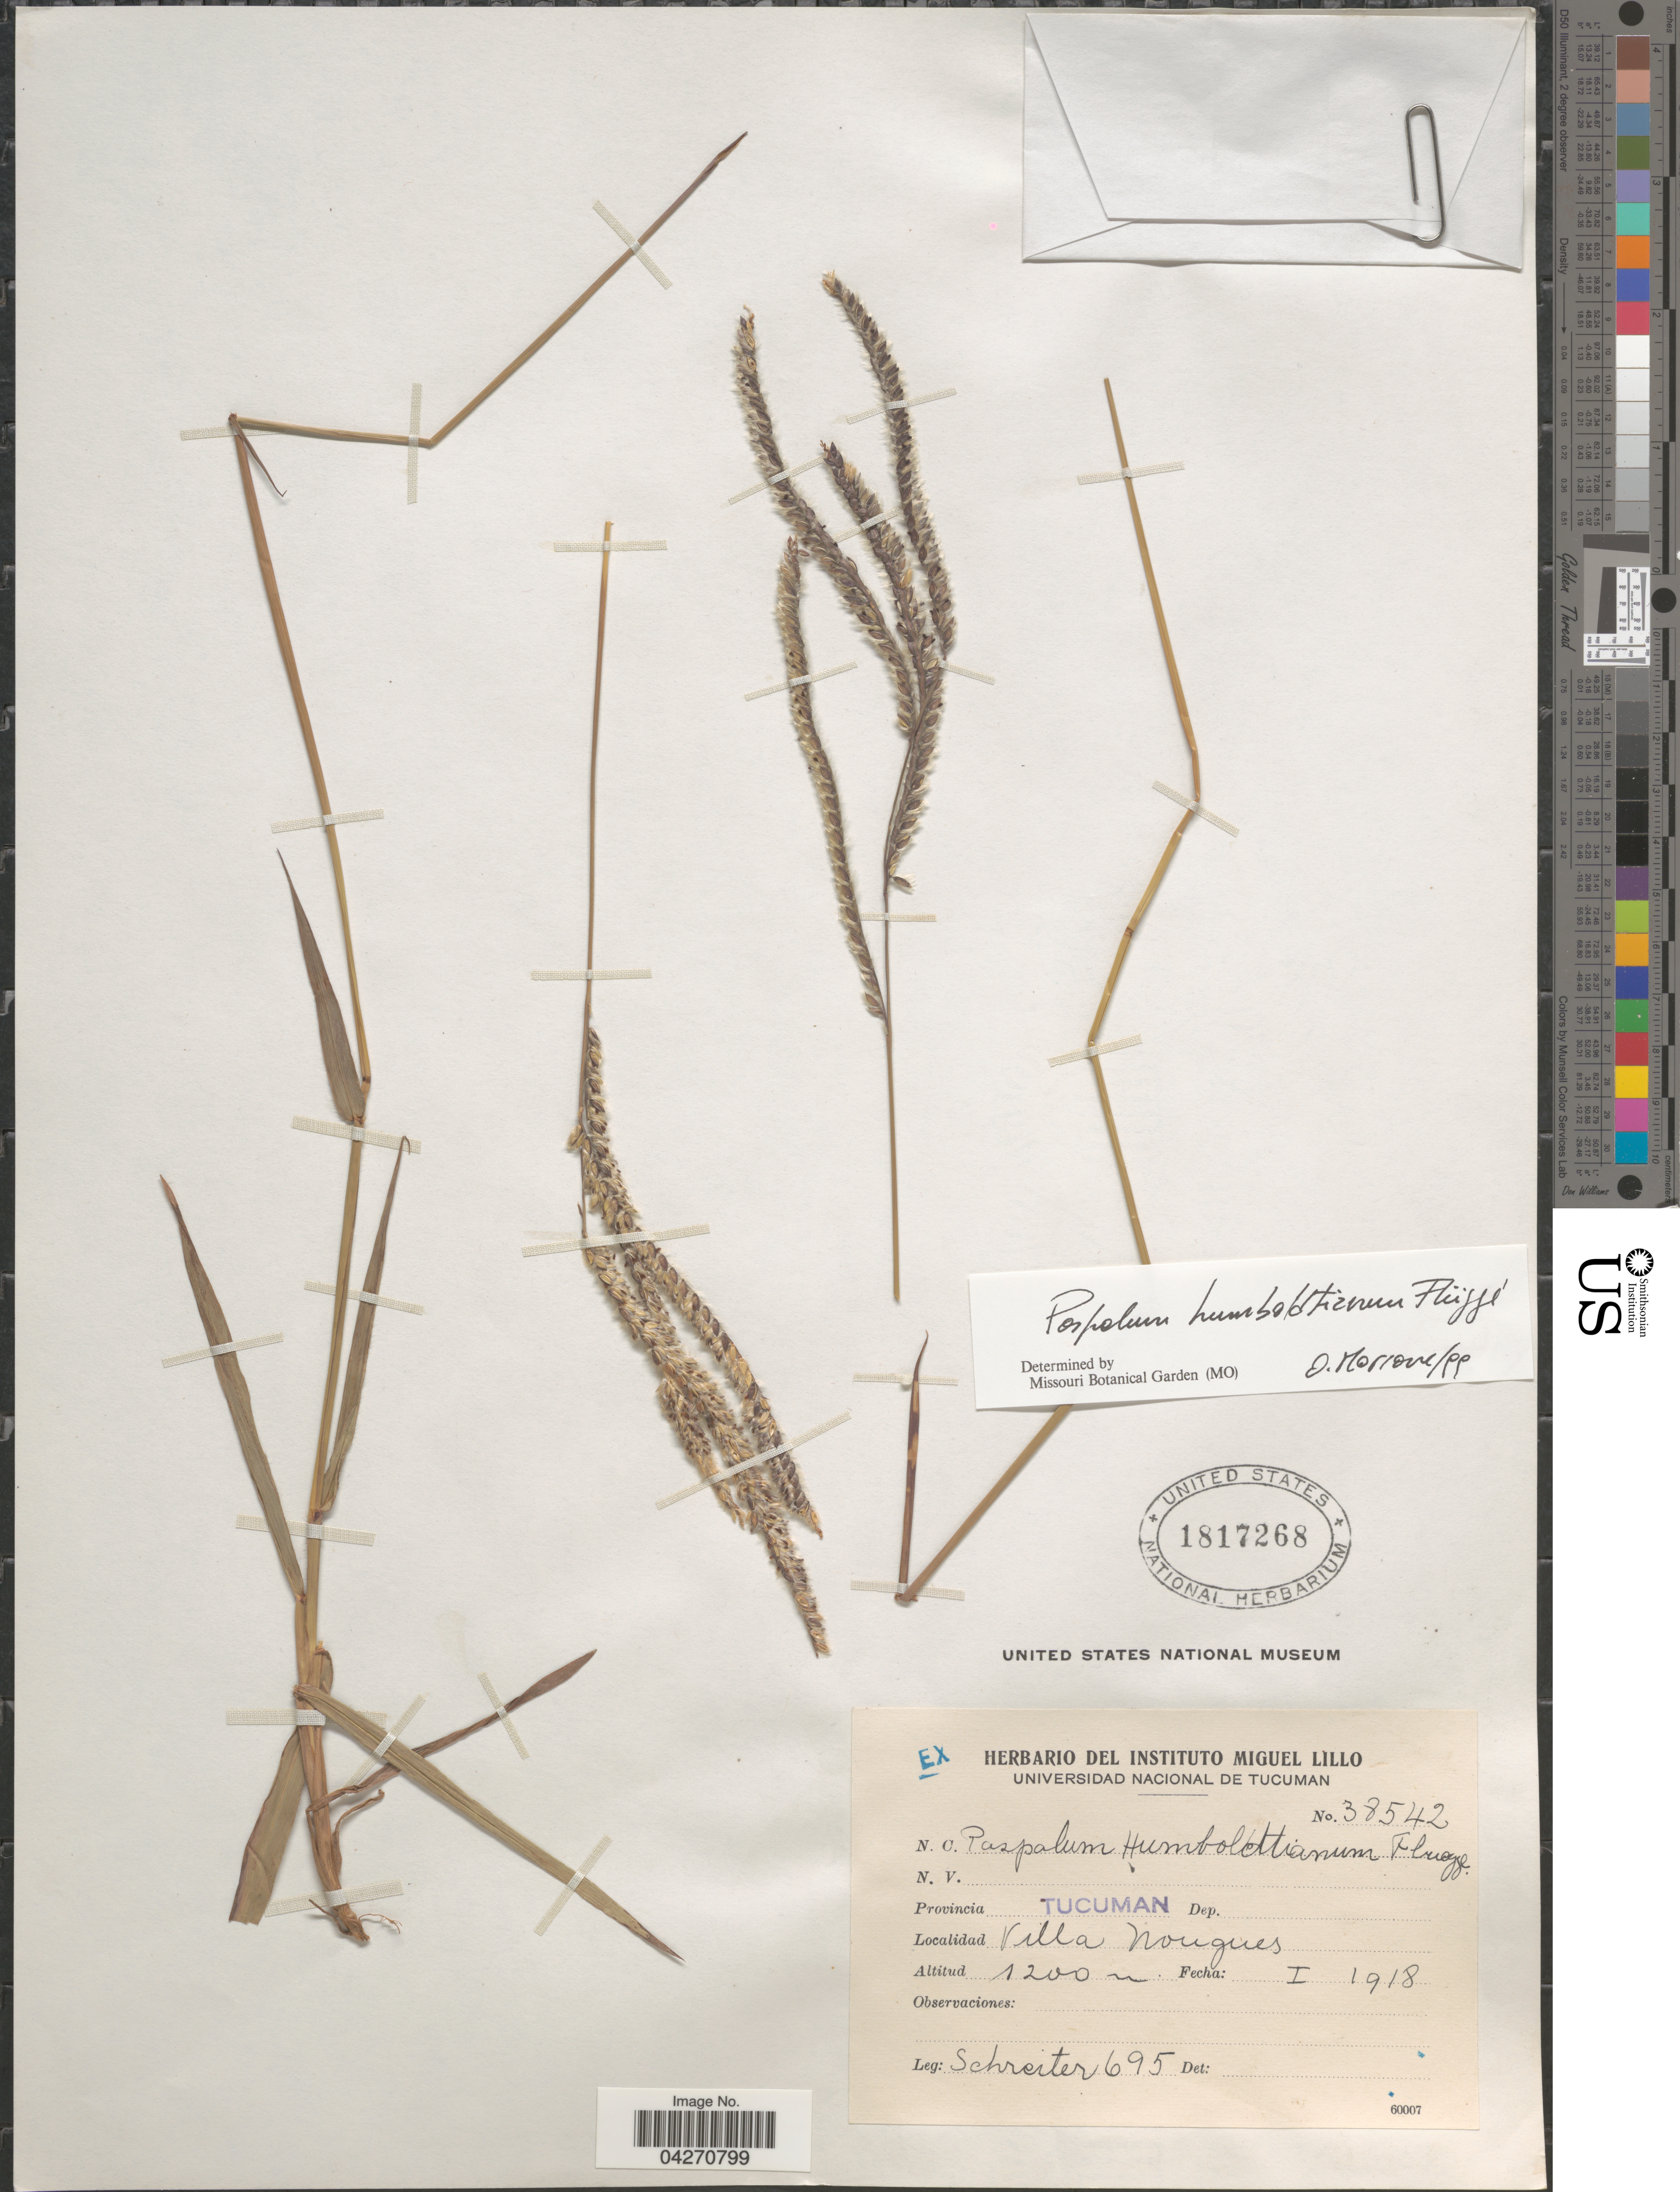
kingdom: Plantae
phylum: Tracheophyta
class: Liliopsida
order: Poales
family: Poaceae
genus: Paspalum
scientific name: Paspalum humboldtianum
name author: Flüggé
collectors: -. Schreiter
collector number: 695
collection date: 1918-01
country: Argentina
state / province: Tucuman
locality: Villa Nougues.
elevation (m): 1200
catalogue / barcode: US 1817268